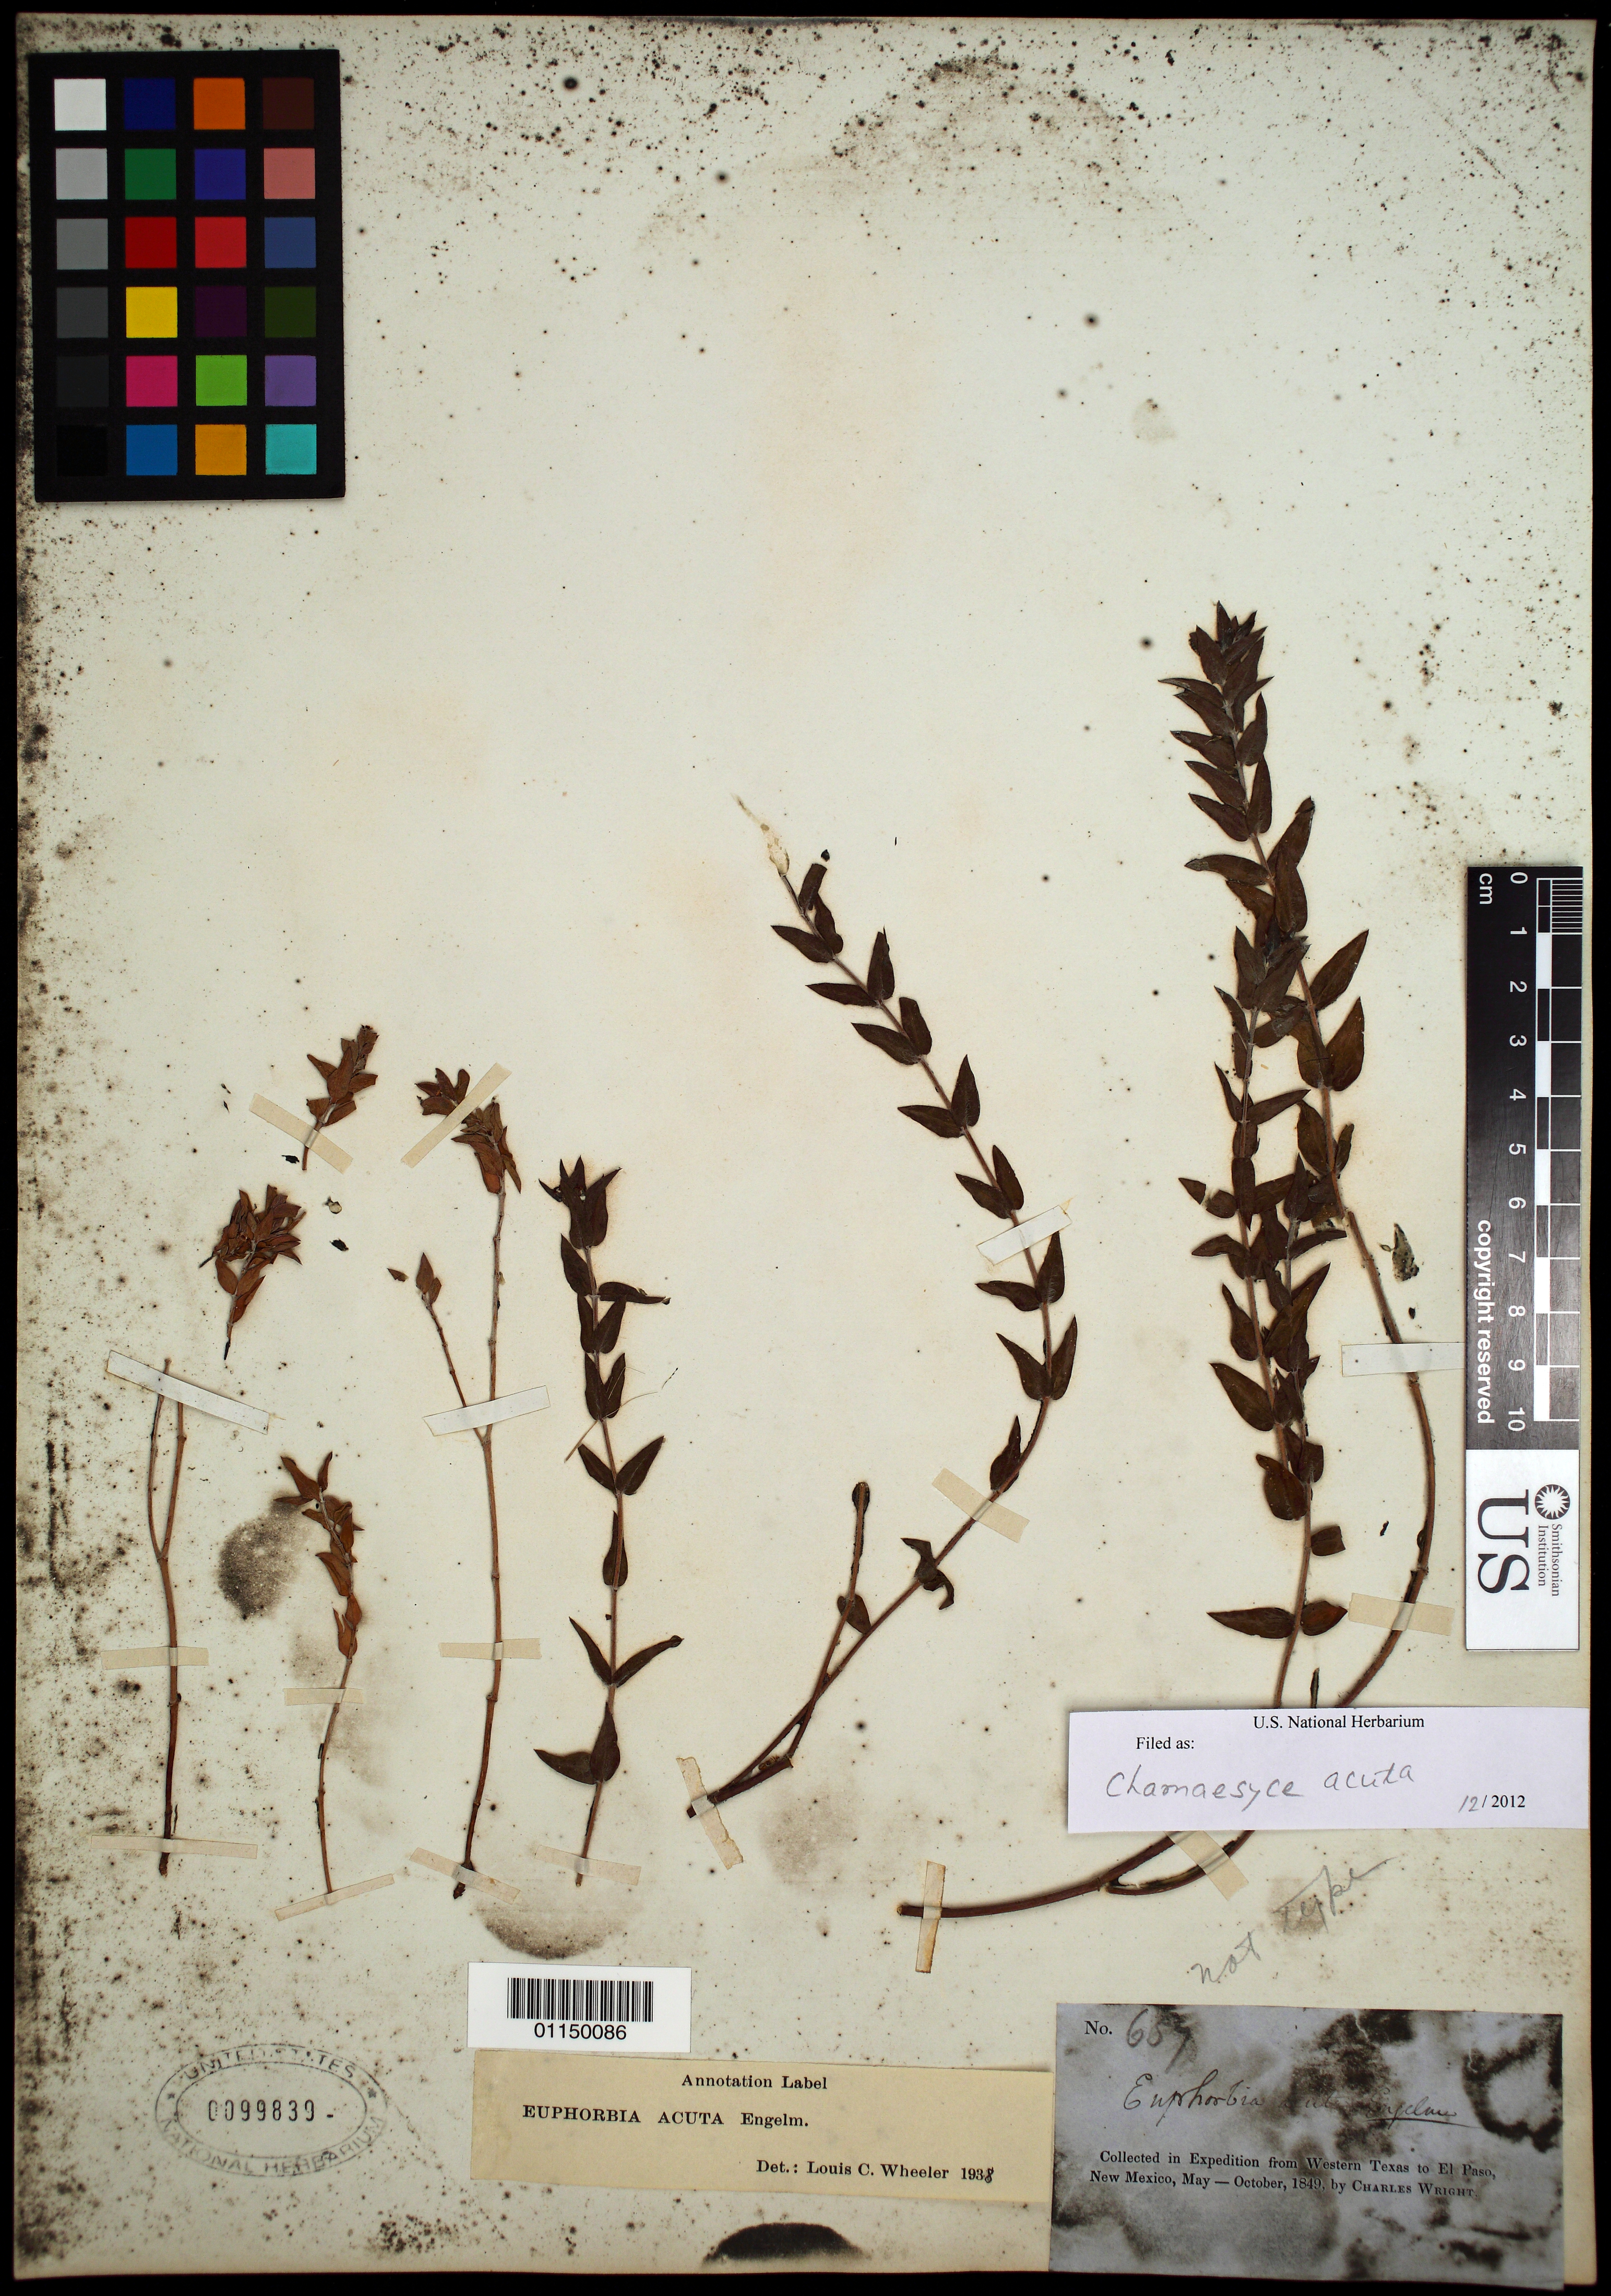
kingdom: Plantae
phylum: Tracheophyta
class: Magnoliopsida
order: Malpighiales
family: Euphorbiaceae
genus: Chamaesyce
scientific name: Chamaesyce acuta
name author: (Engelm.) Millsp.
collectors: C. Wright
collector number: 657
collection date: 1849-05/1849-10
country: United States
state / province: New Mexico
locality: Western Texas to El Paso.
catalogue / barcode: US 99839